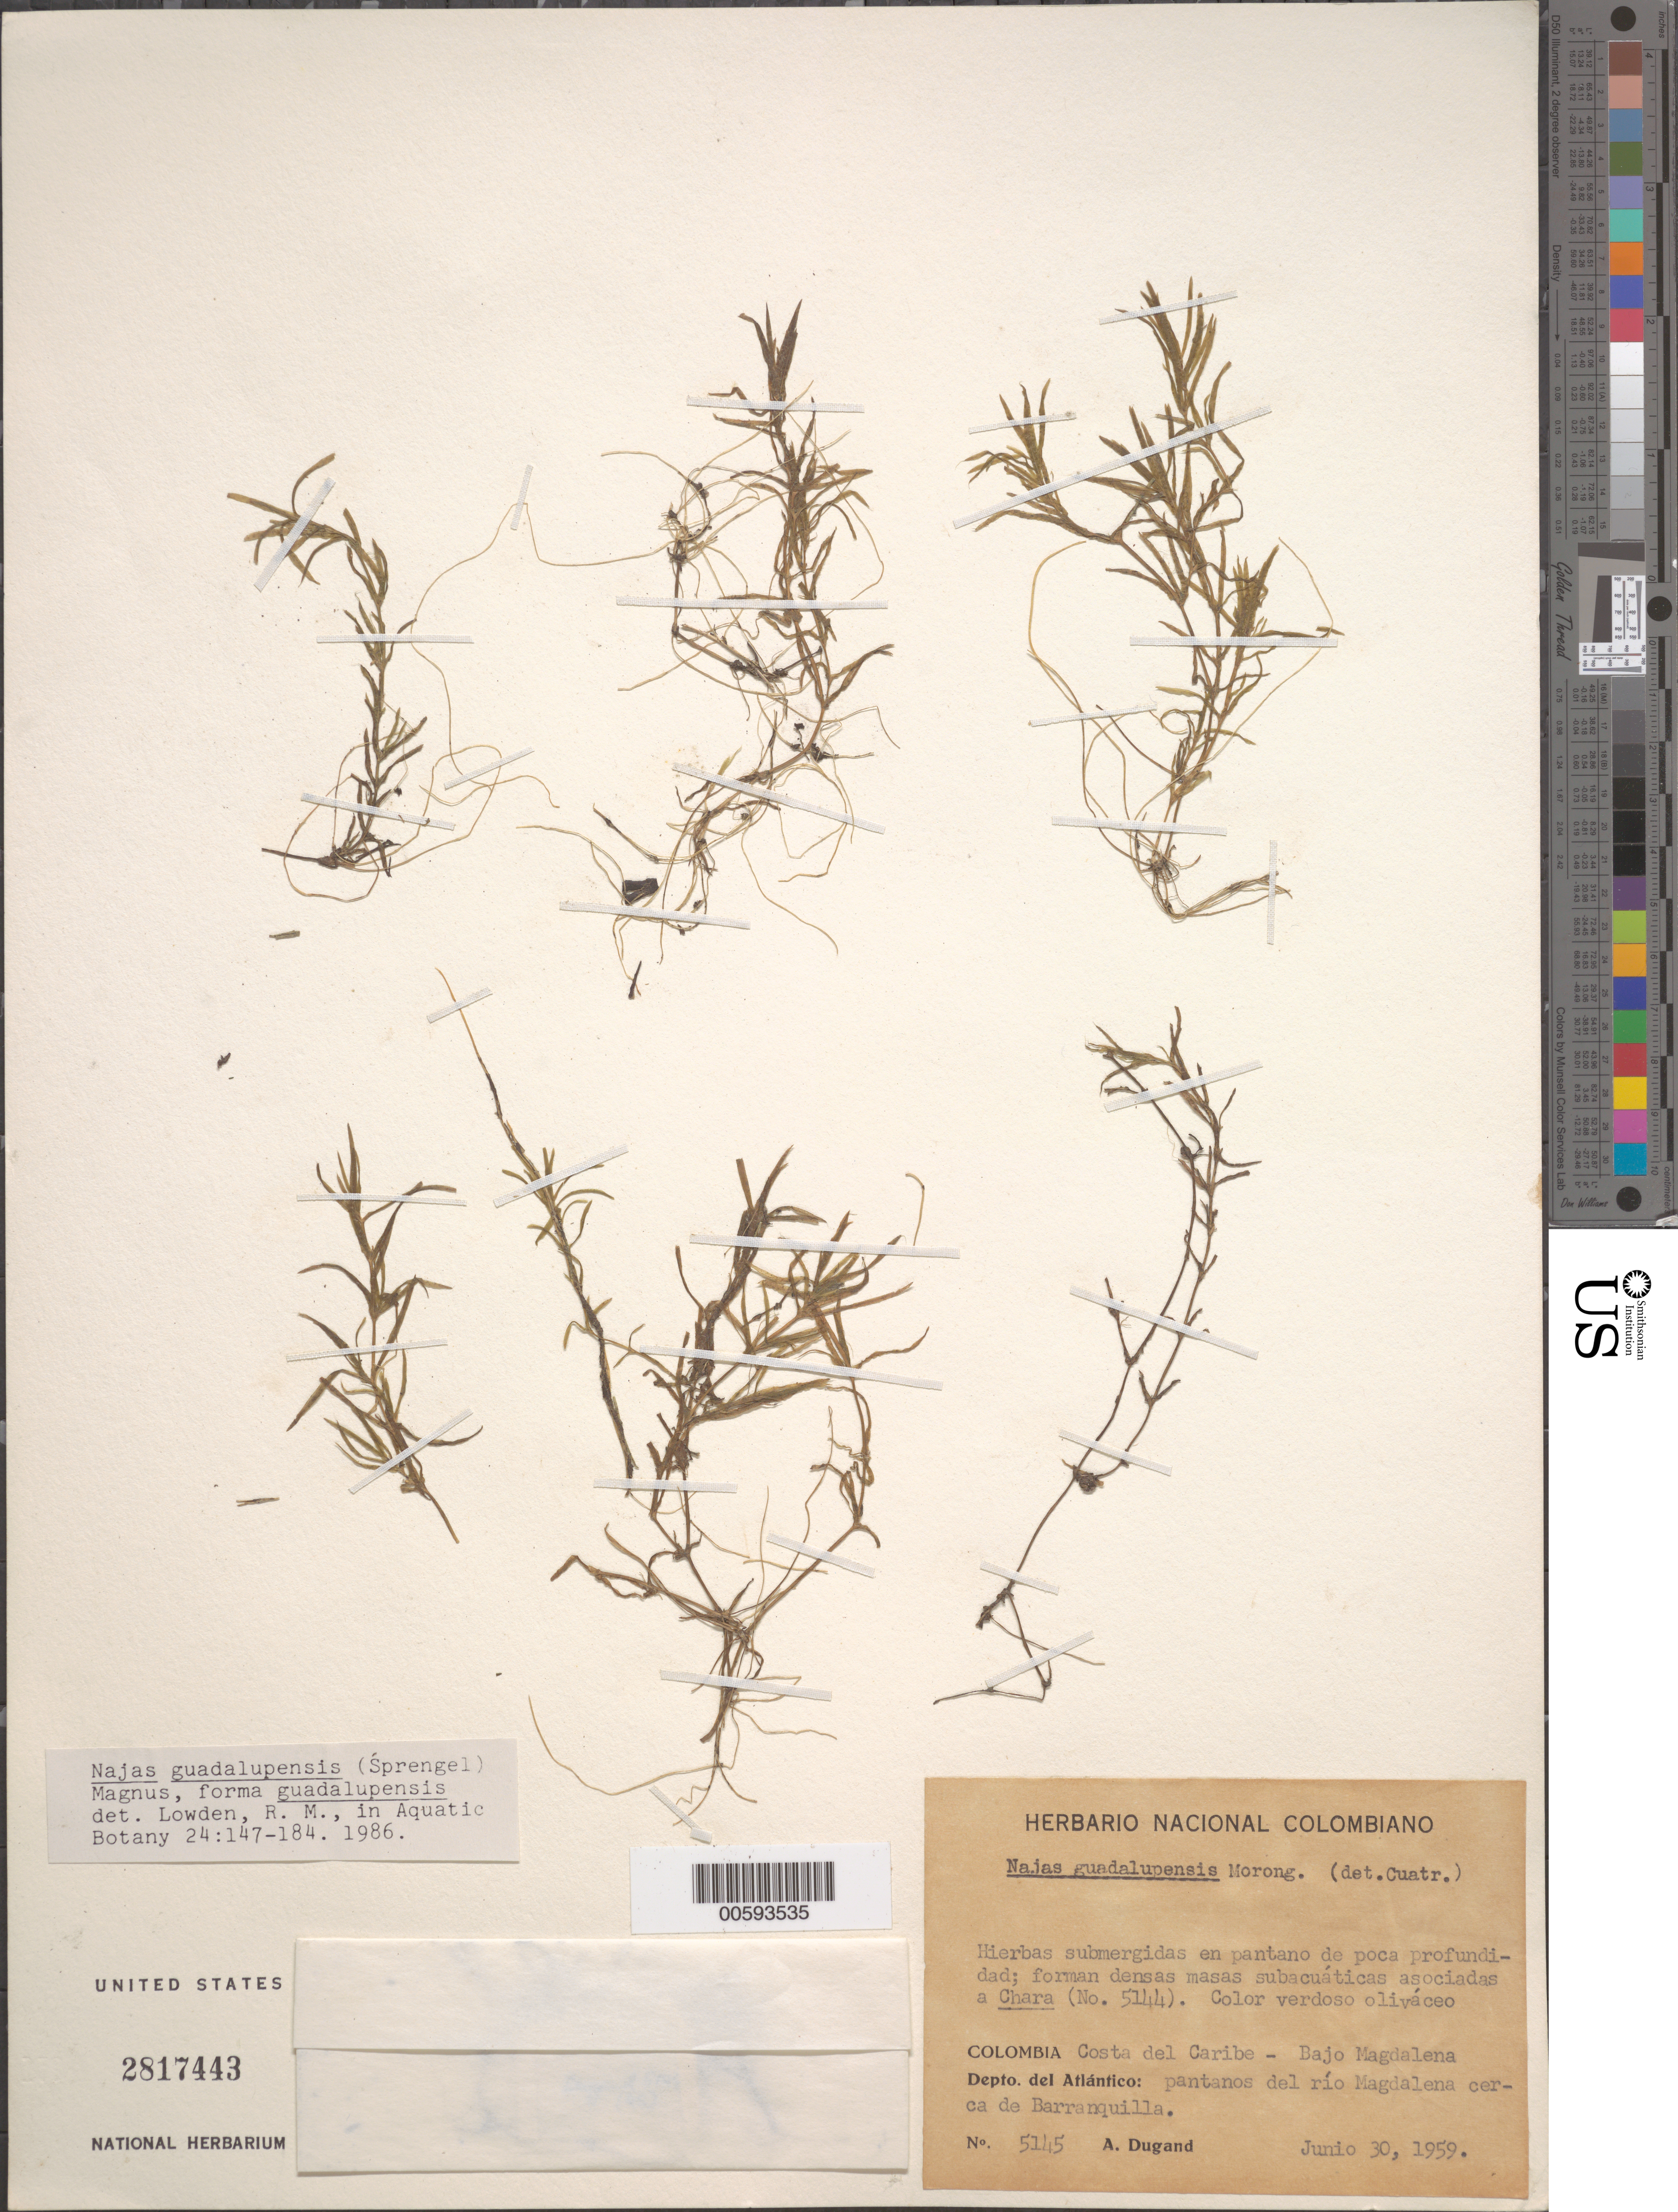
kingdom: Plantae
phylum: Tracheophyta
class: Liliopsida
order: Alismatales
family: Hydrocharitaceae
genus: Najas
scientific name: Najas guadalupensis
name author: (Spreng.) Magnus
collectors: A. Dugand G.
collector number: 5145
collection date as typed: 30 Jun 1959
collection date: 1959-06-30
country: Colombia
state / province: Atlántico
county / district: Barranquilla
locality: Costa del Caribe, Bajo Magdalena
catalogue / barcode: US 2817443